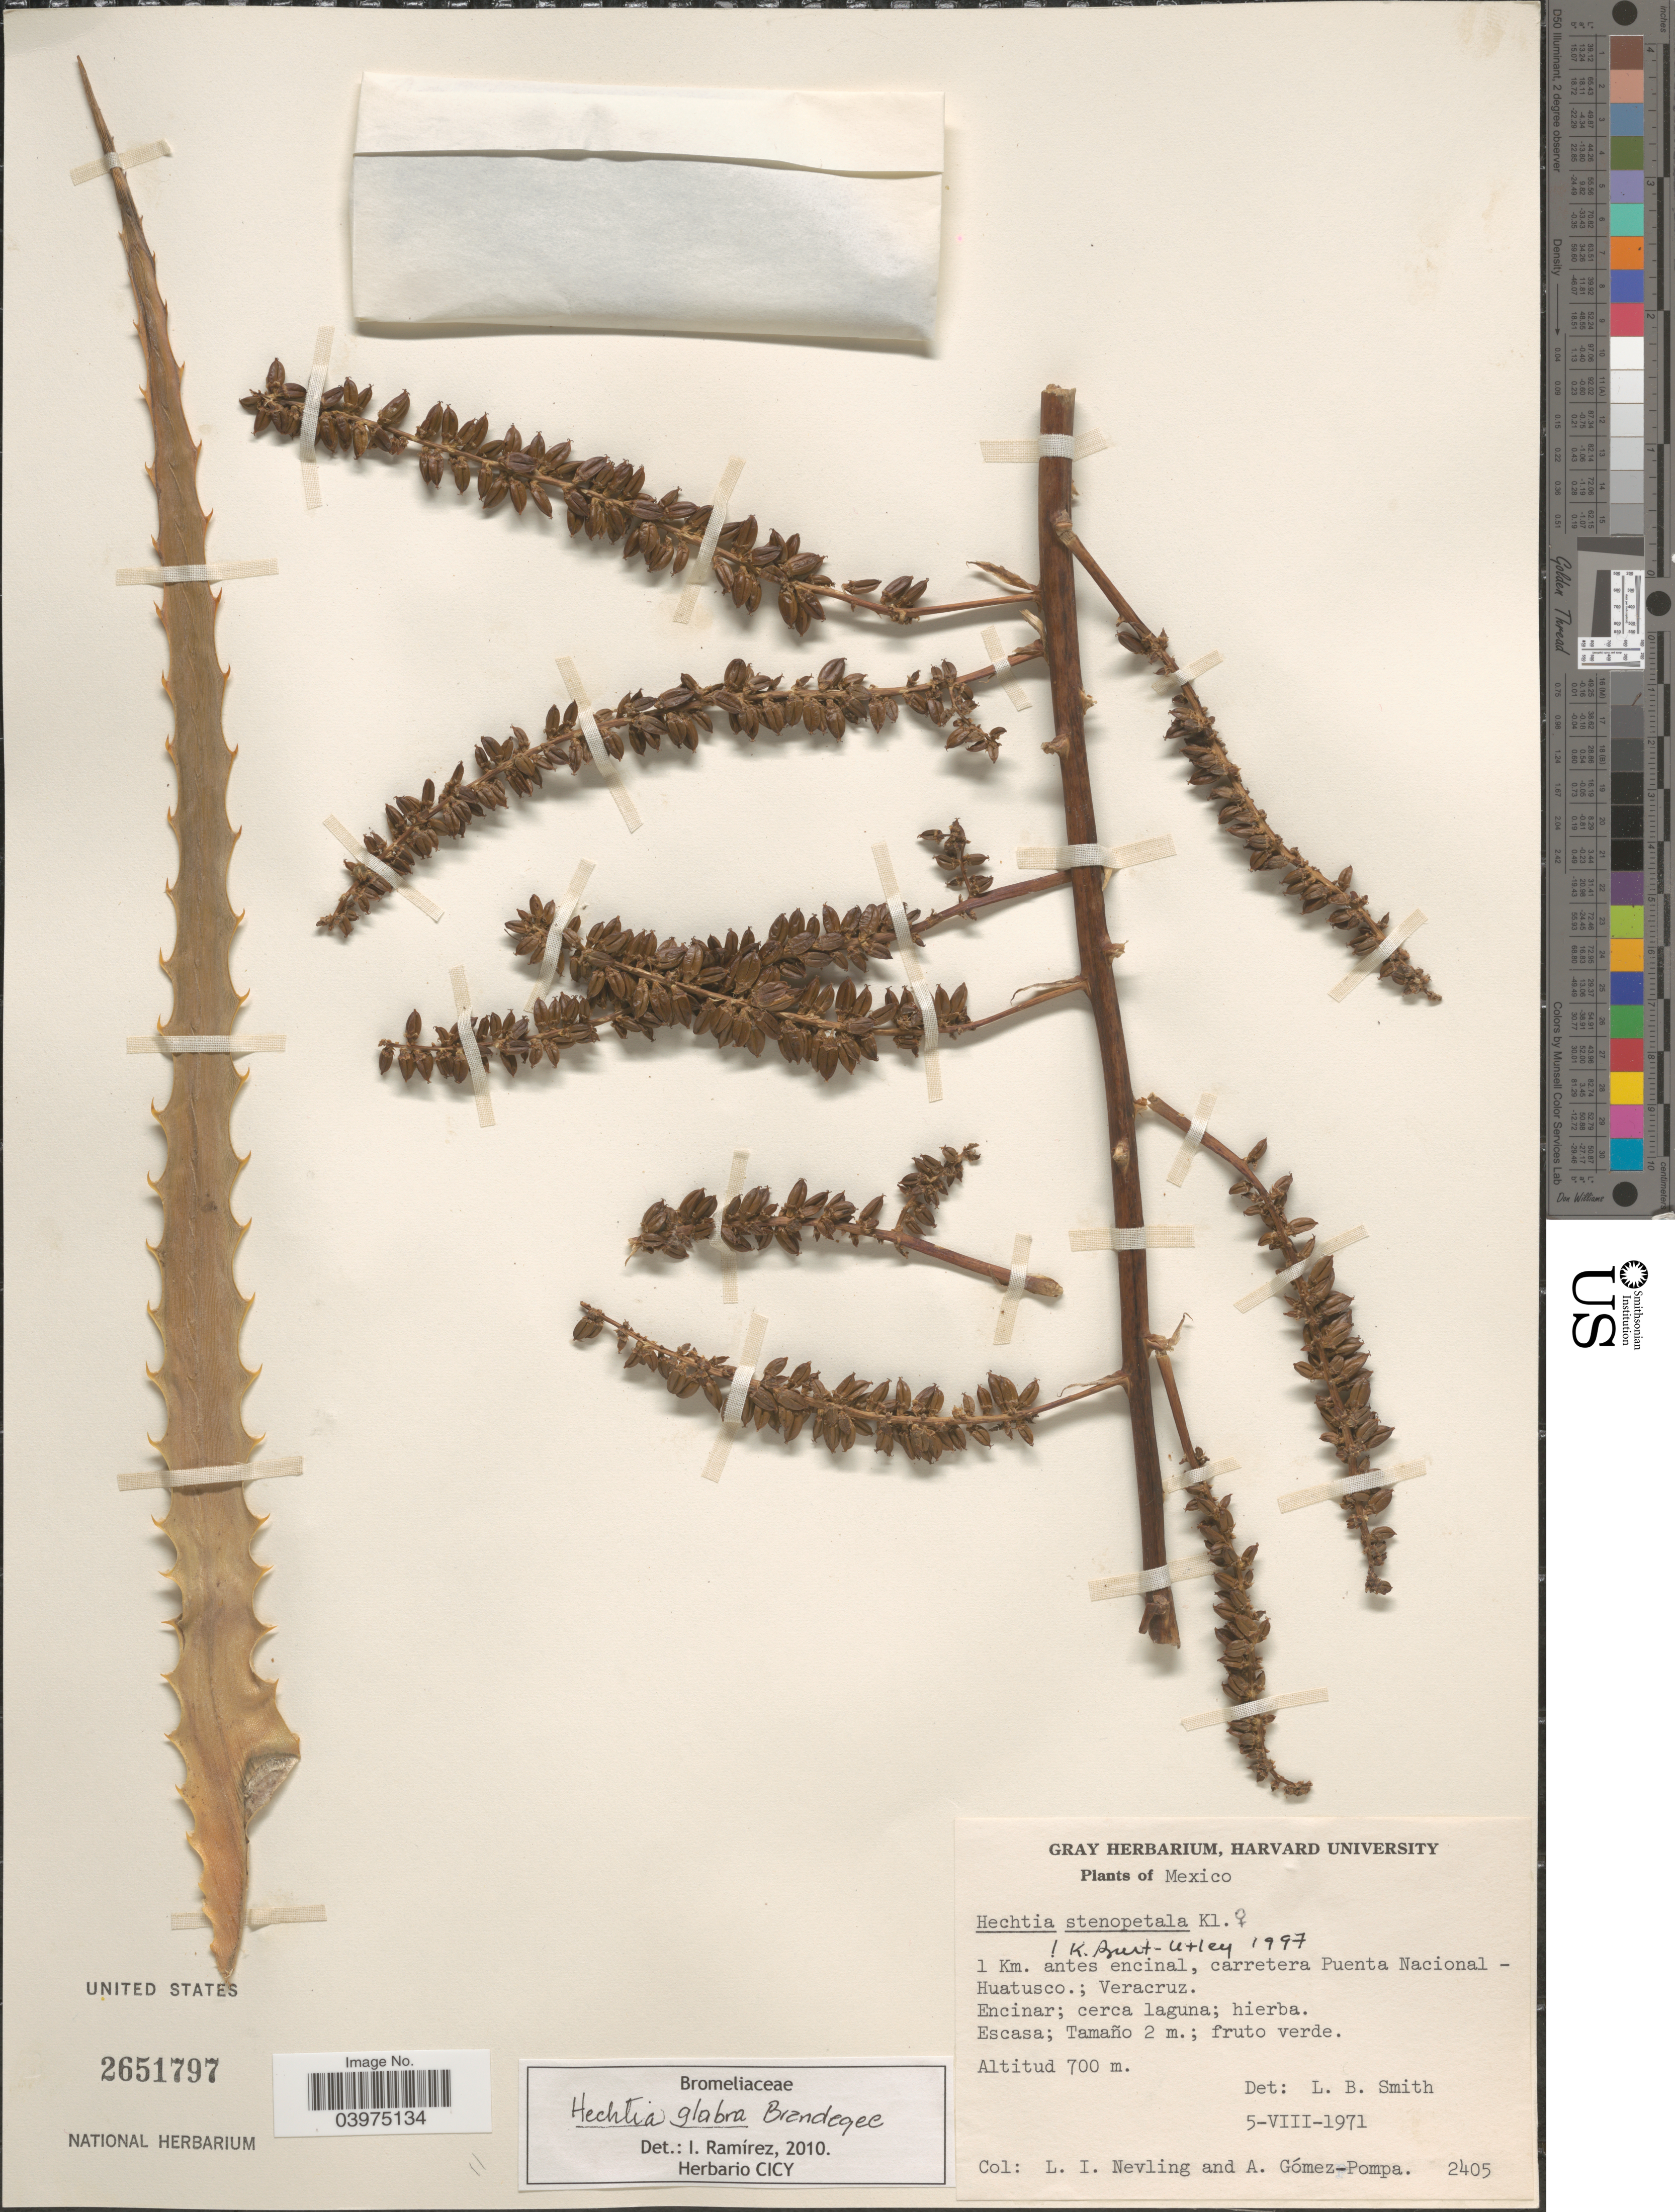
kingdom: Plantae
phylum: Tracheophyta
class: Liliopsida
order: Poales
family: Bromeliaceae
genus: Hechtia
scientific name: Hechtia glabra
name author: Brandegee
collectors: L. Nevling & A. Gómez Pompa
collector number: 2405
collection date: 1971-08-05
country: Mexico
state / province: Veracruz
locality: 1 Km. antes encinal, carretera Puenta Nacional - Huatusco.; Veracruz.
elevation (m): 700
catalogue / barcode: US 2651797